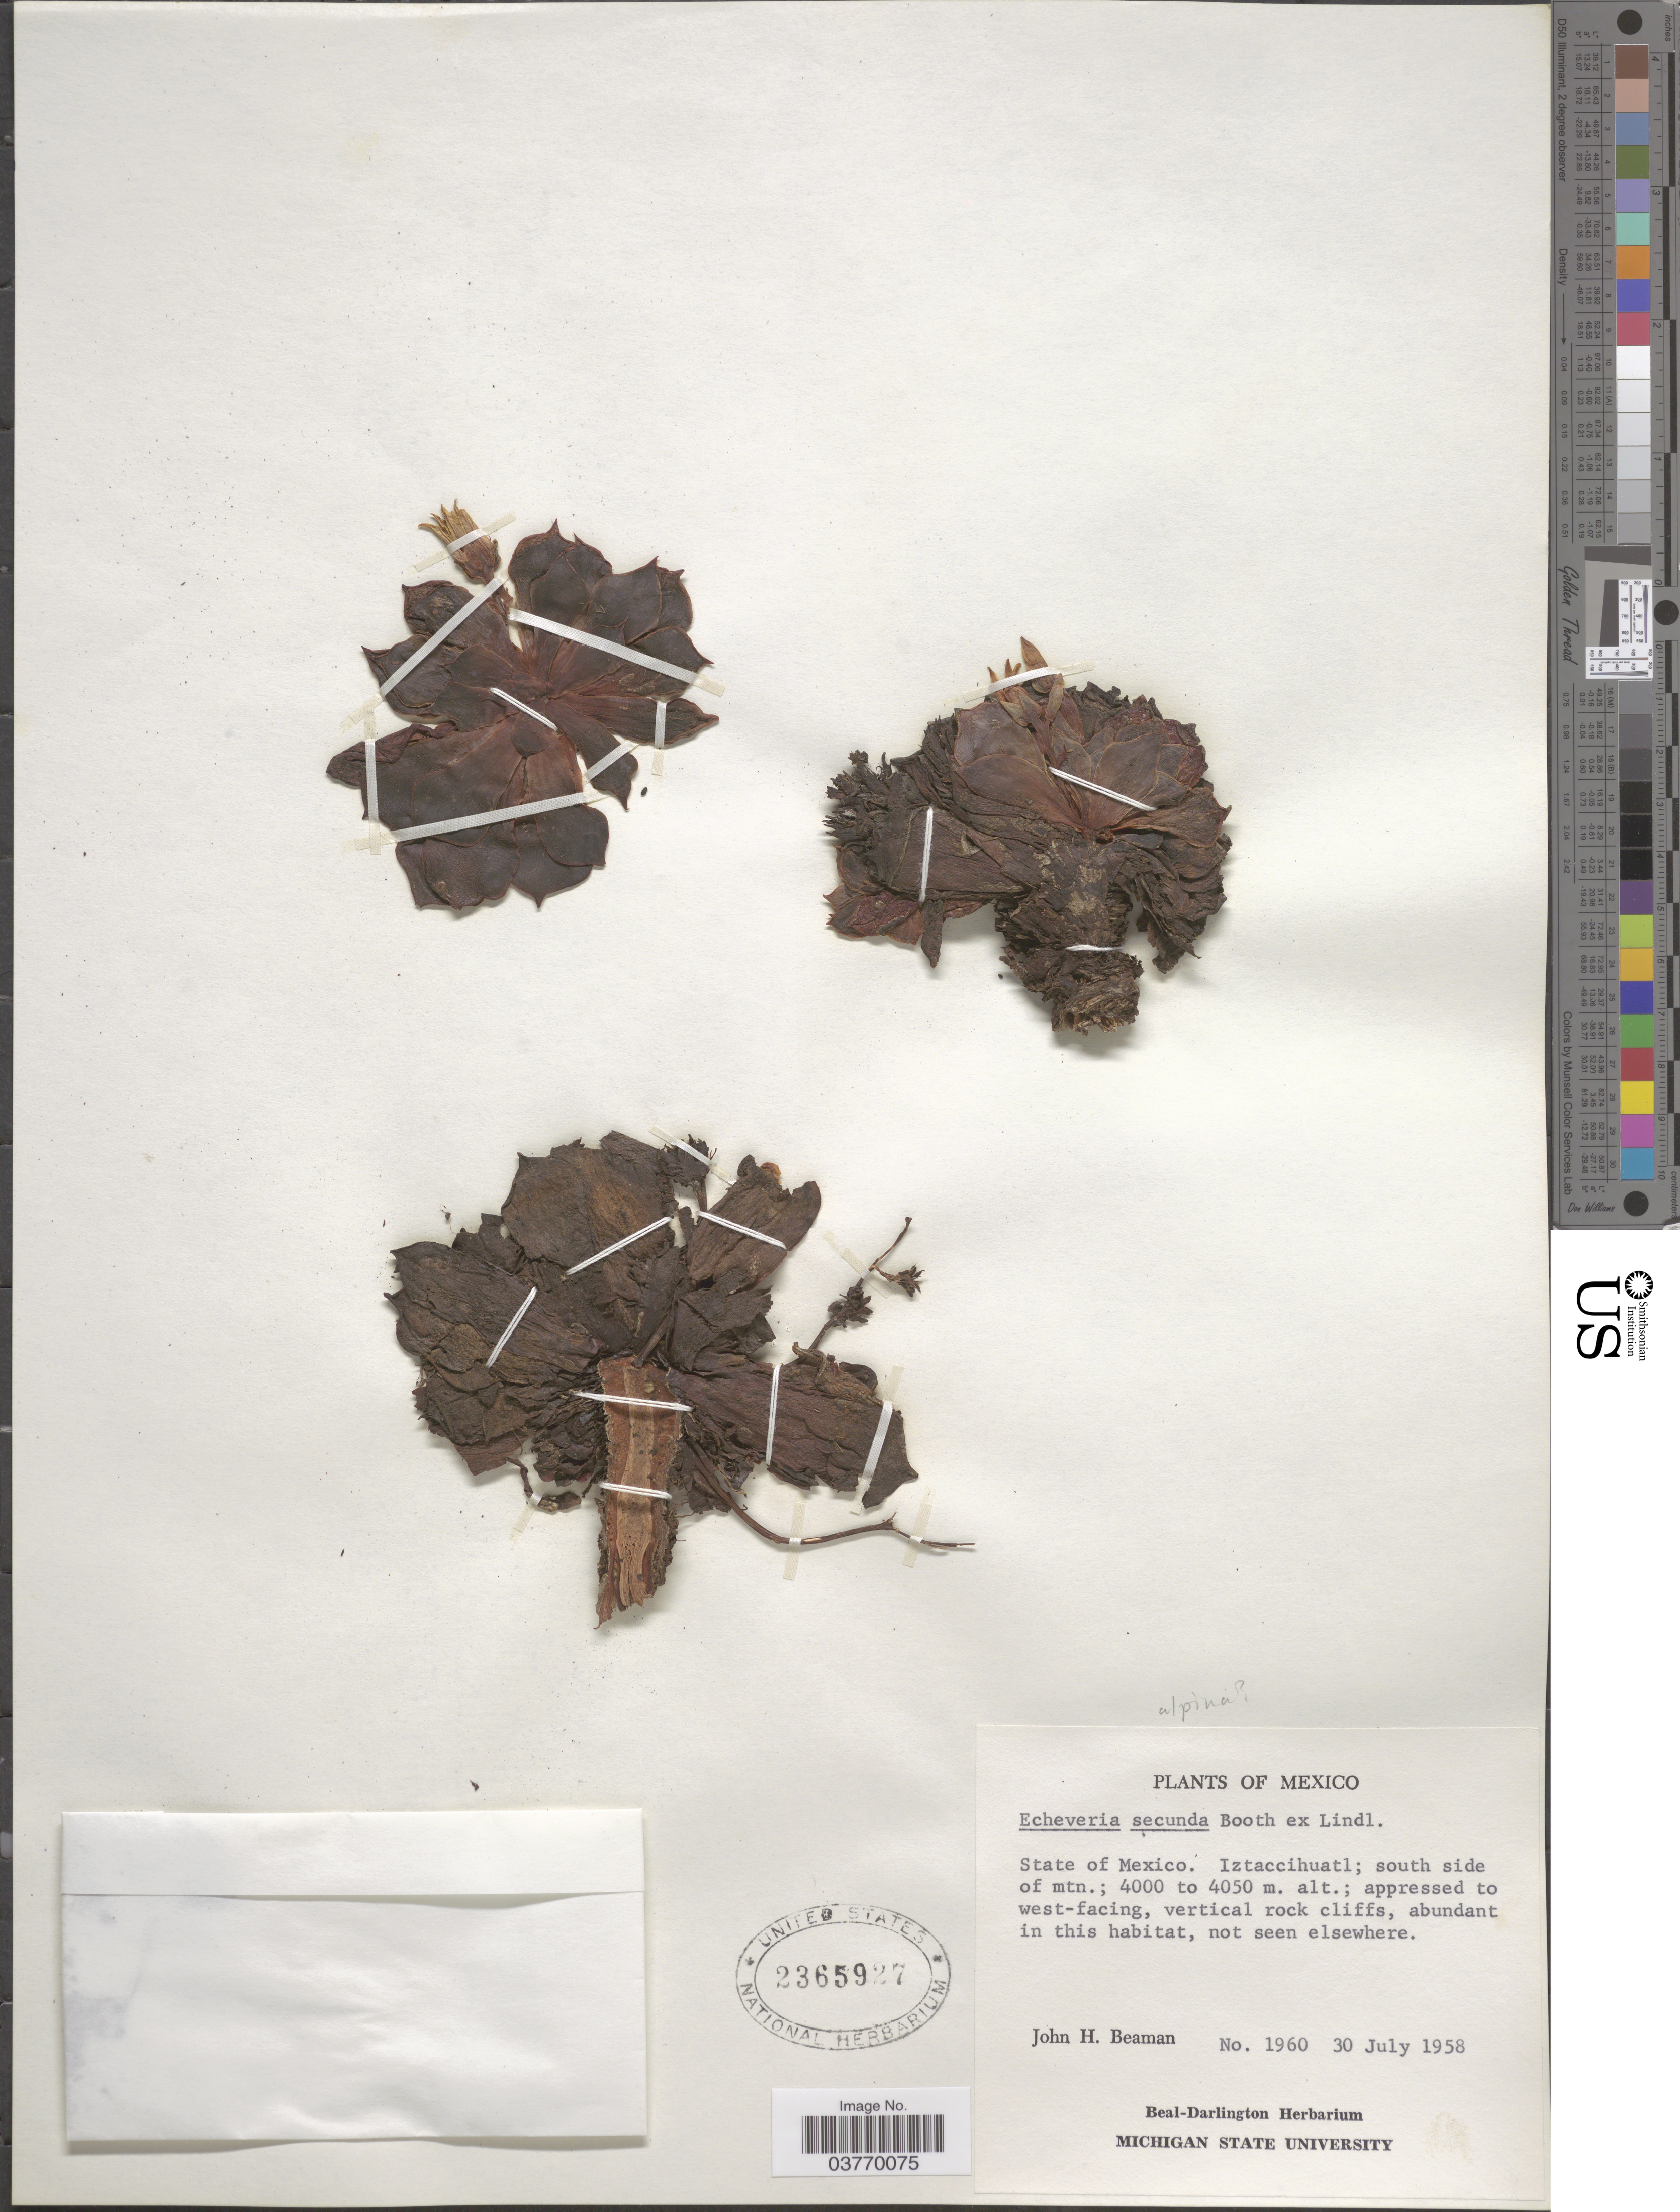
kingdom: Plantae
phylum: Tracheophyta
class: Magnoliopsida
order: Saxifragales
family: Crassulaceae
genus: Echeveria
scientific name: Echeveria alpina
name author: E. Walther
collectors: J. H. Beaman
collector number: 1960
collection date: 1958-07-30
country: Mexico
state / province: México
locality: State of Mexico. Iztaccihuatl; south side of mtn.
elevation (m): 4000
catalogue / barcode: US 2365927